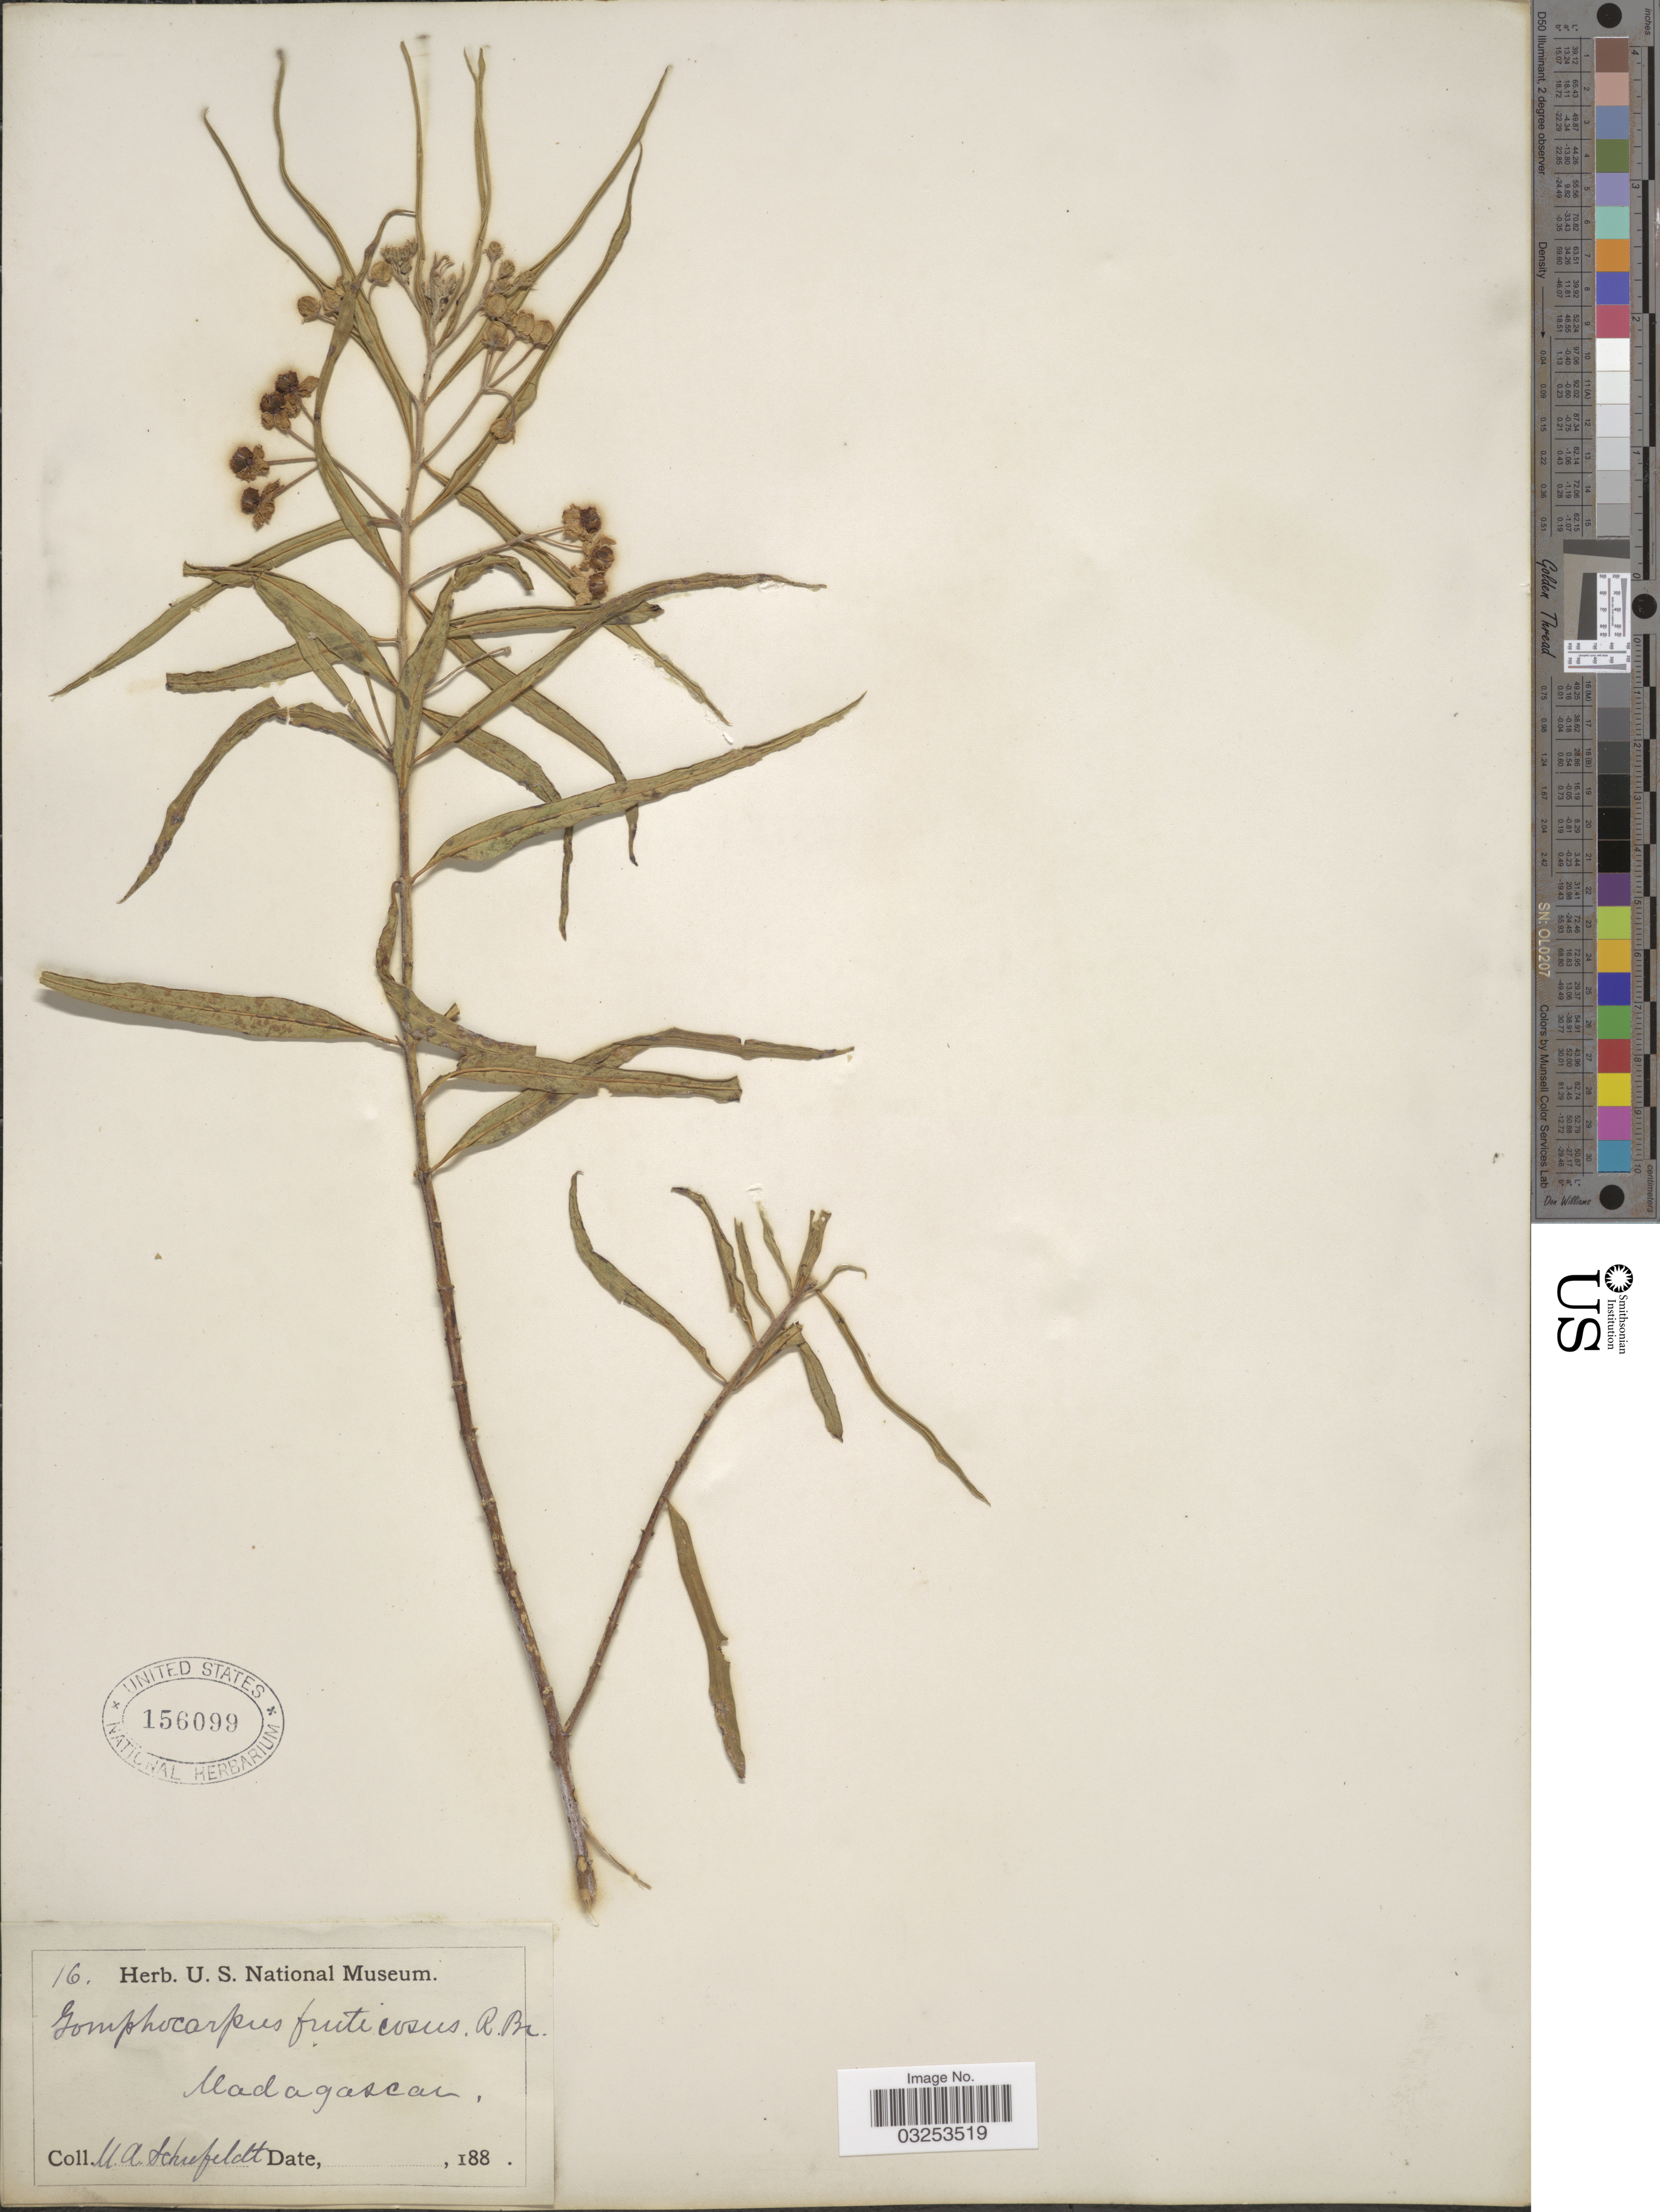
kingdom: Plantae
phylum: Tracheophyta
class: Magnoliopsida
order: Gentianales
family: Apocynaceae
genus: Gomphocarpus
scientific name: Gomphocarpus fruticosus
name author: (L.) W.T. Aiton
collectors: M. Schufeldt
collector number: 16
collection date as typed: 188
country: Madagascar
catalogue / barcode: US 156099